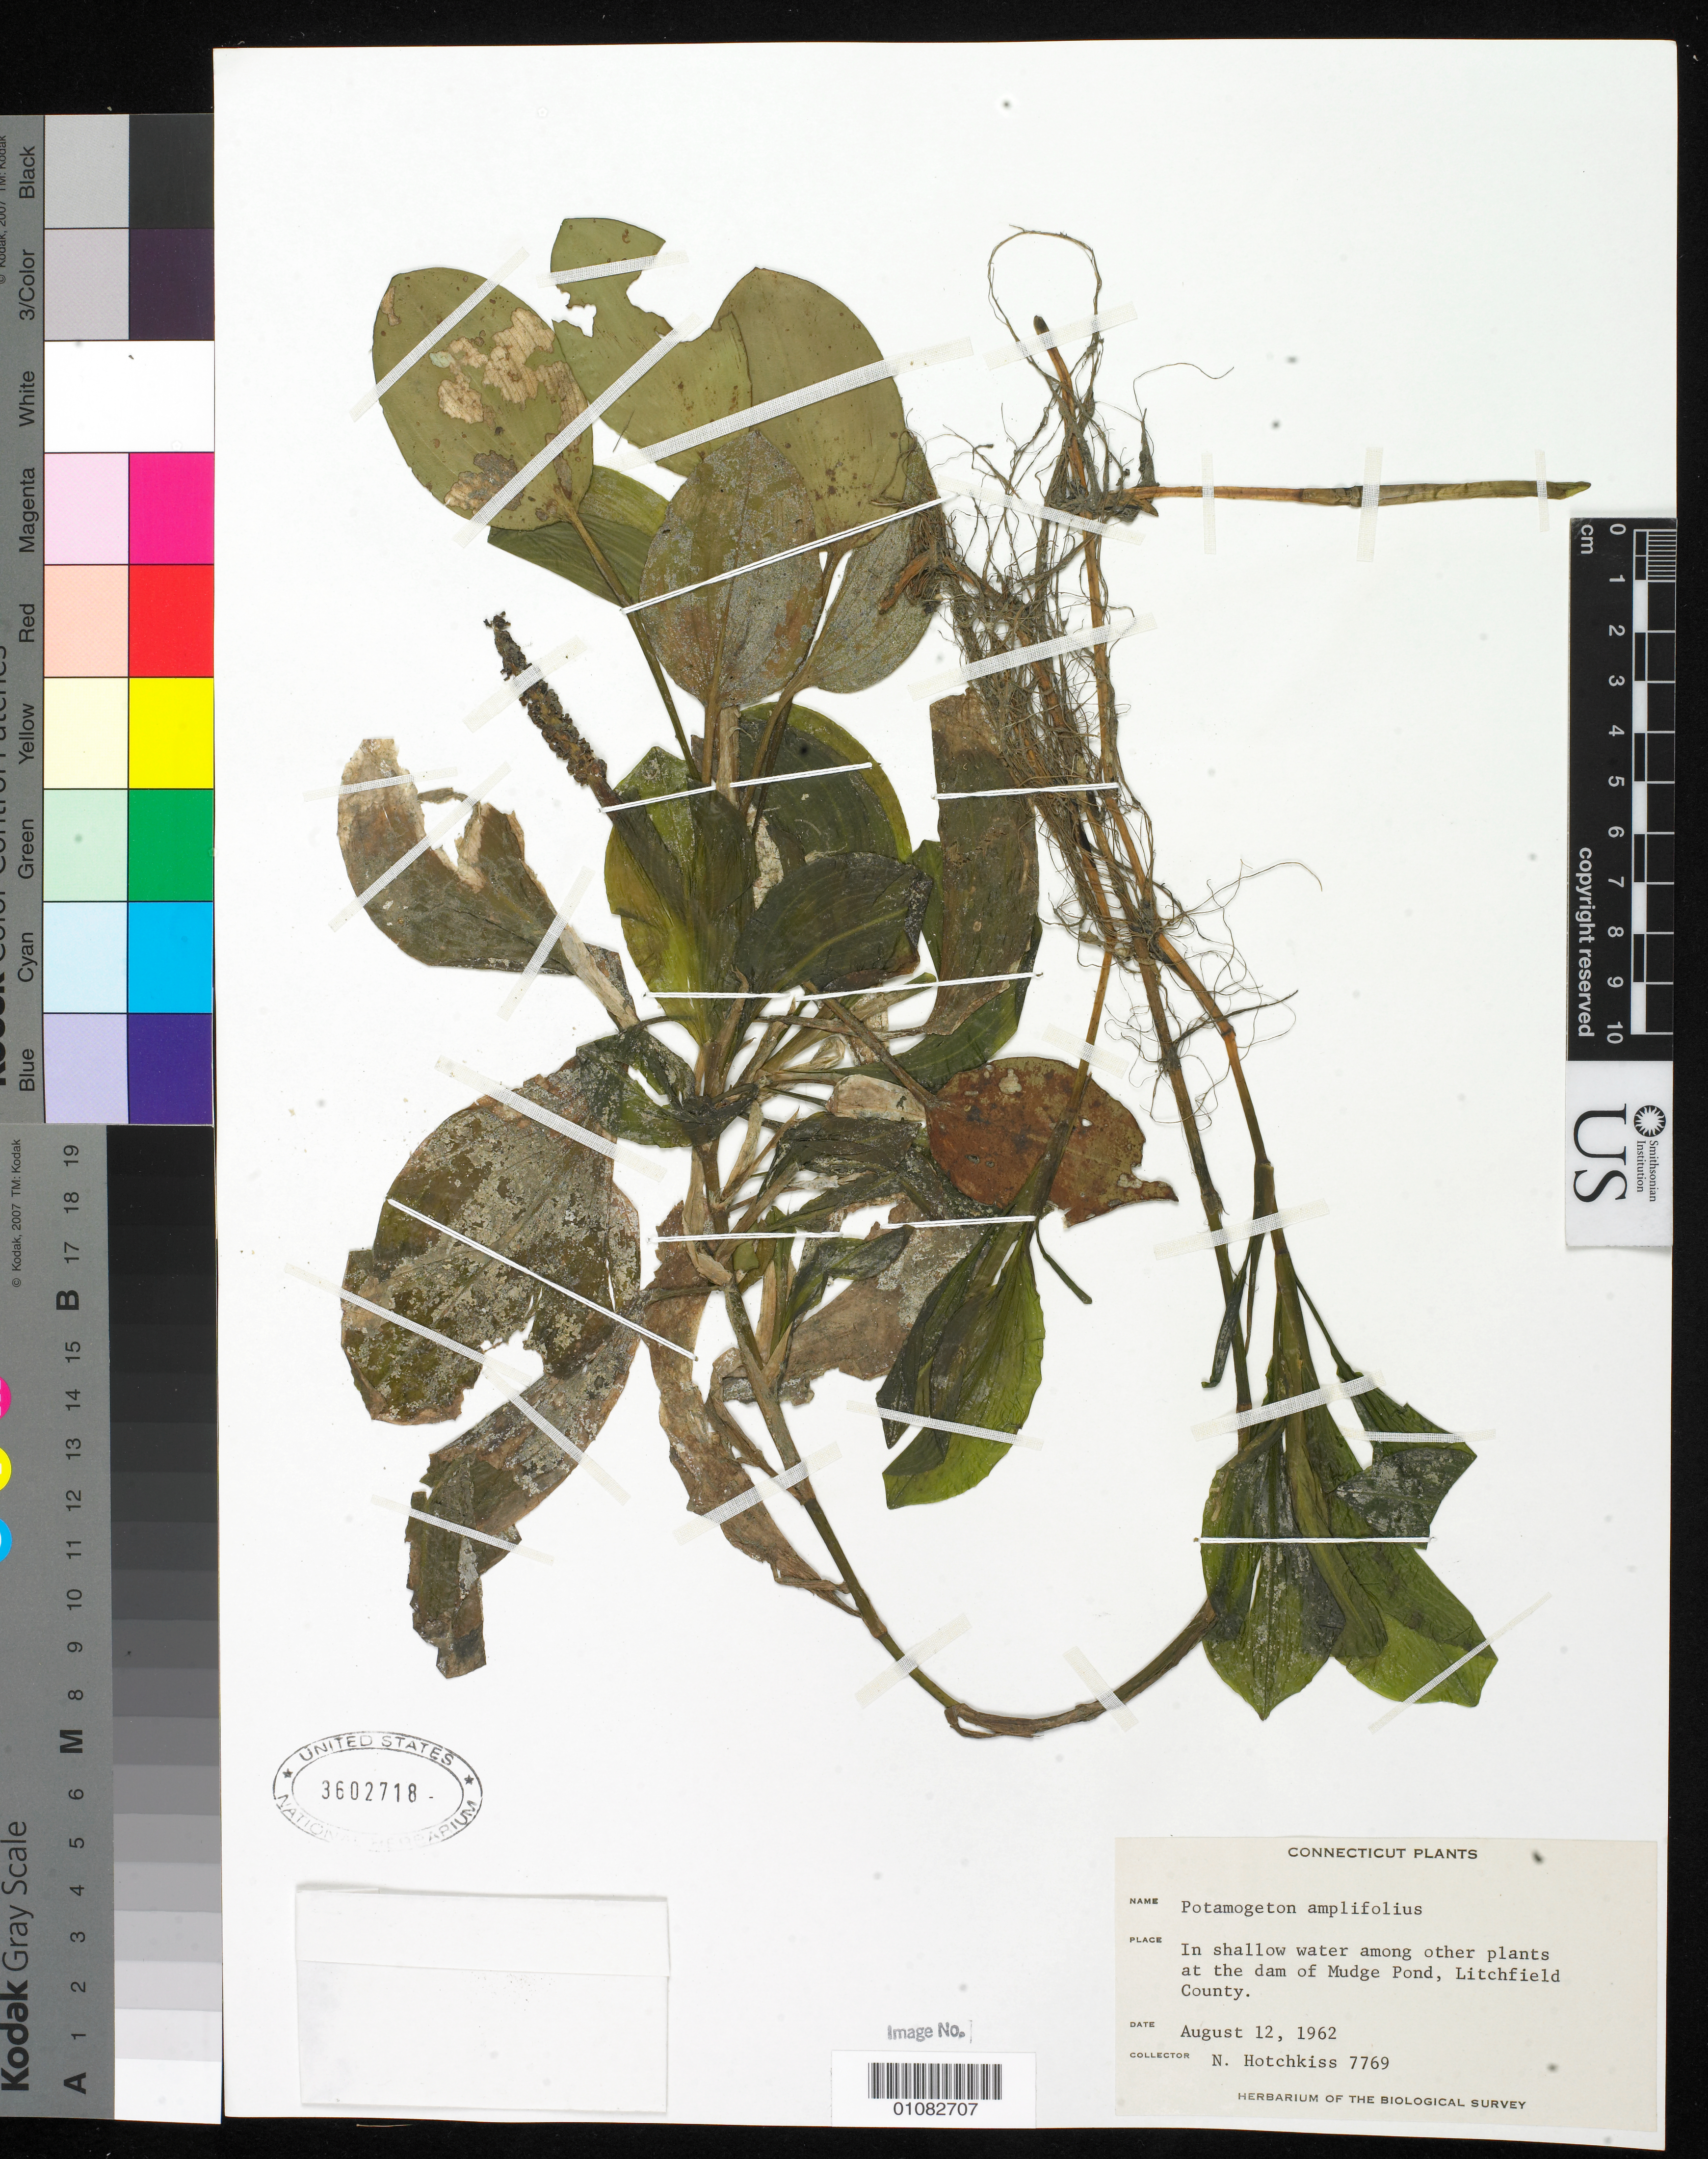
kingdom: Plantae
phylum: Tracheophyta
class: Liliopsida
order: Alismatales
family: Potamogetonaceae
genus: Potamogeton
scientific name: Potamogeton amplifolius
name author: Tuckerm.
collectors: N. Hotchkiss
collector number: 7769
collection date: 1962-08-12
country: United States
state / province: Connecticut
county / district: Litchfield County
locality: Mudge Pond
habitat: In shallow water among other plants at dam of pond.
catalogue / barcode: US 3602718